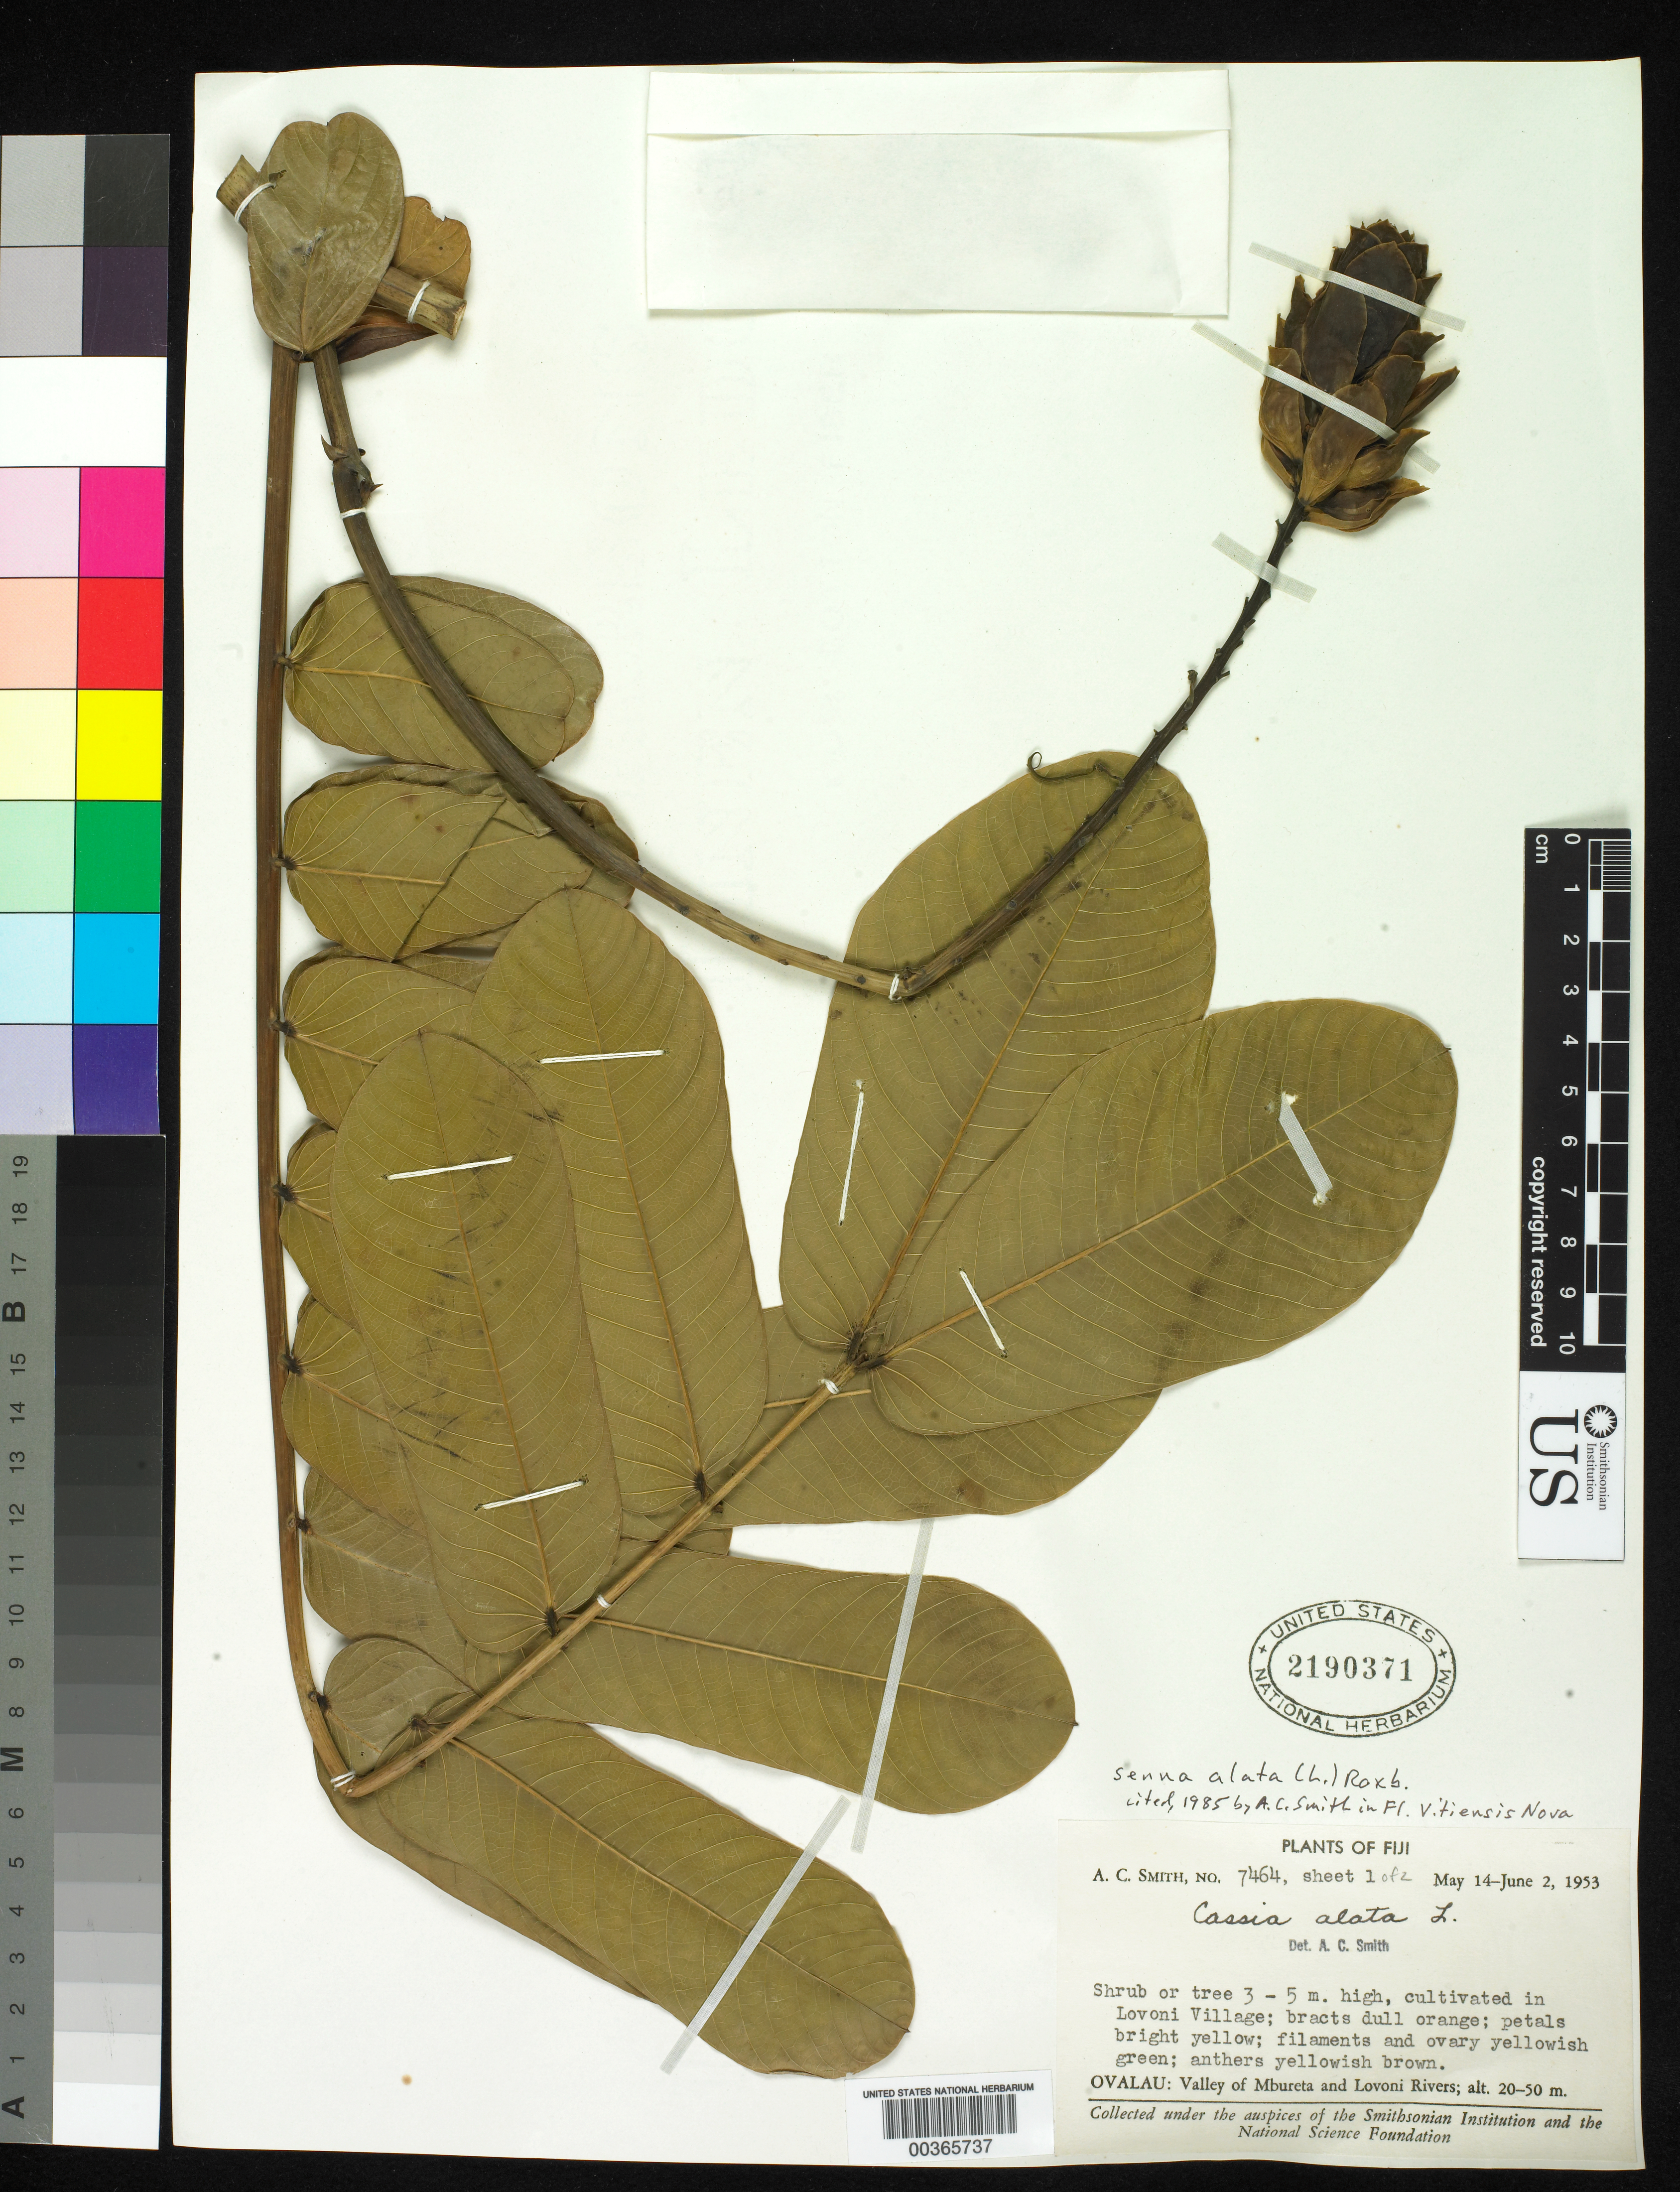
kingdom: Plantae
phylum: Tracheophyta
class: Magnoliopsida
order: Fabales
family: Fabaceae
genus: Senna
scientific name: Senna alata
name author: (L.) Roxb.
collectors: A. C. Smith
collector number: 7464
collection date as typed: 12 May 1953 to 02 Jun 1953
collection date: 1953-05-12/1953-06-02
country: Fiji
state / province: Eastern Division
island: Ovalau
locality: Lovoni village; valley of mbureta and lovoni rivers.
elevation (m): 20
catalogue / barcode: US 2190371